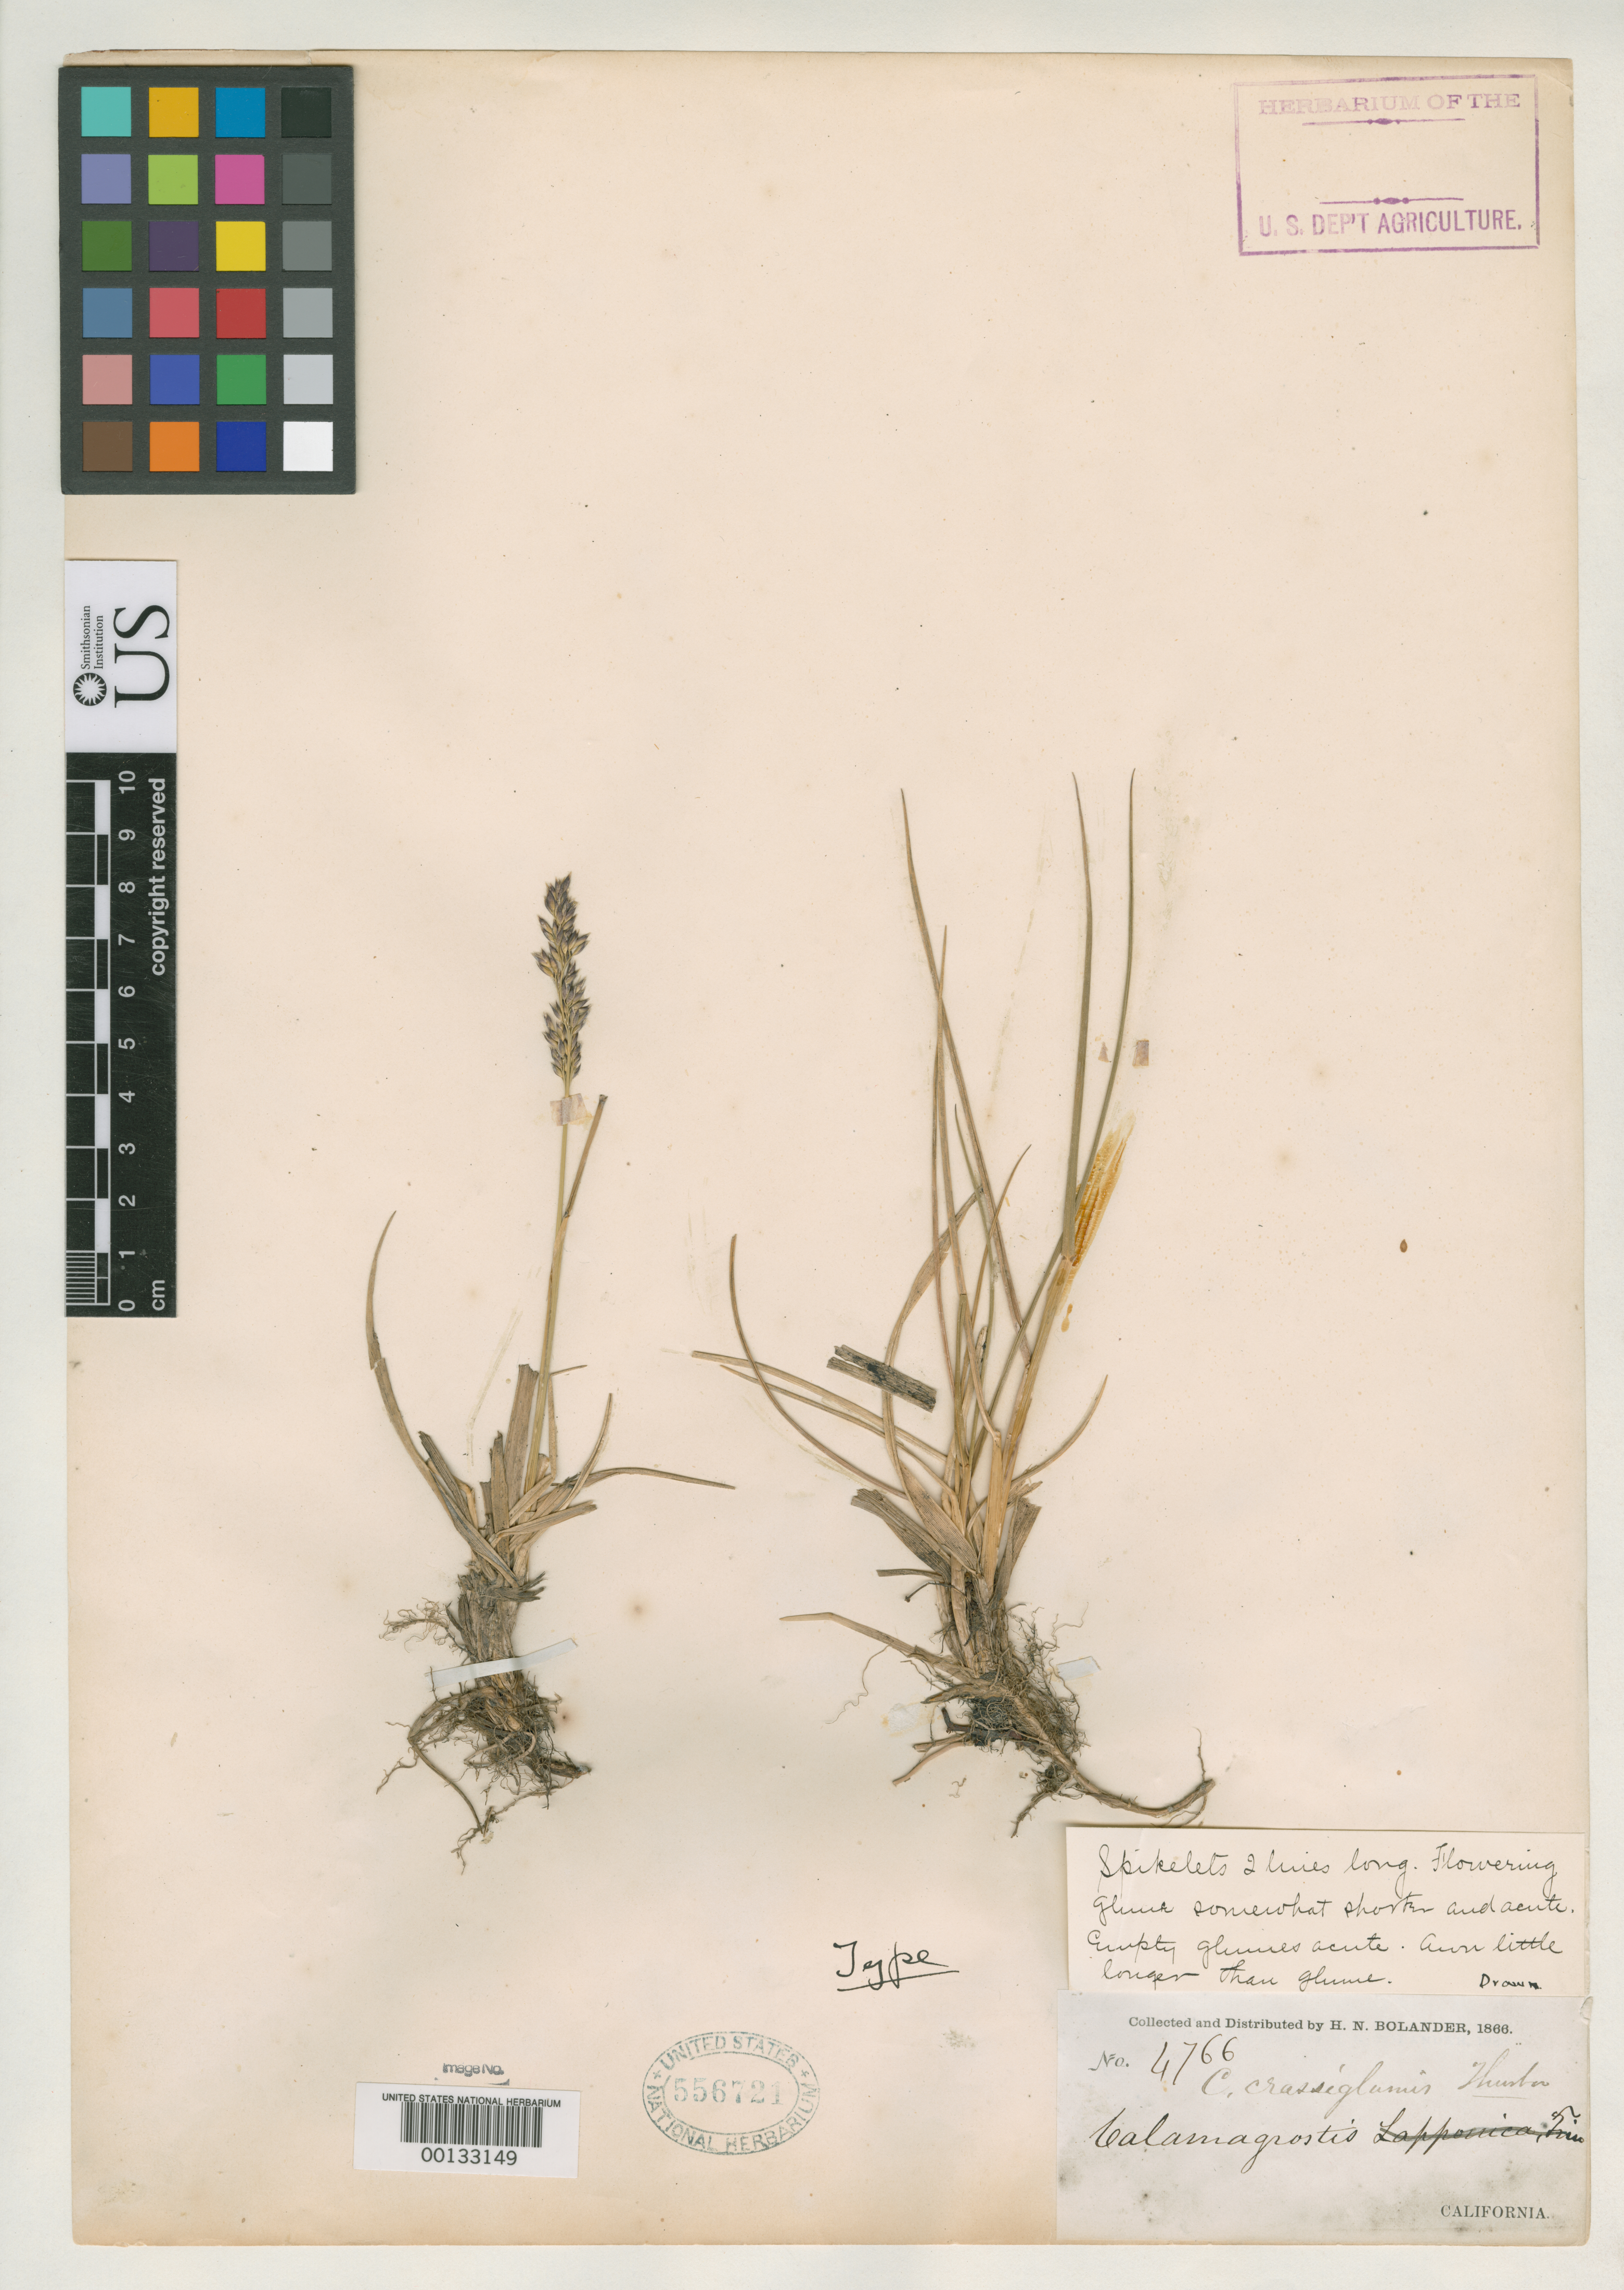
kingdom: Plantae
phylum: Tracheophyta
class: Liliopsida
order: Poales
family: Poaceae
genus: Calamagrostis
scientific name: Calamagrostis crassiglumis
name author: Thurb. in S. Watson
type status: Syntype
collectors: H. Bolander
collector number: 4766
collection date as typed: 1866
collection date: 1866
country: United States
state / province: California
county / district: Mendocino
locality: Swamps.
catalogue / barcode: US 556721